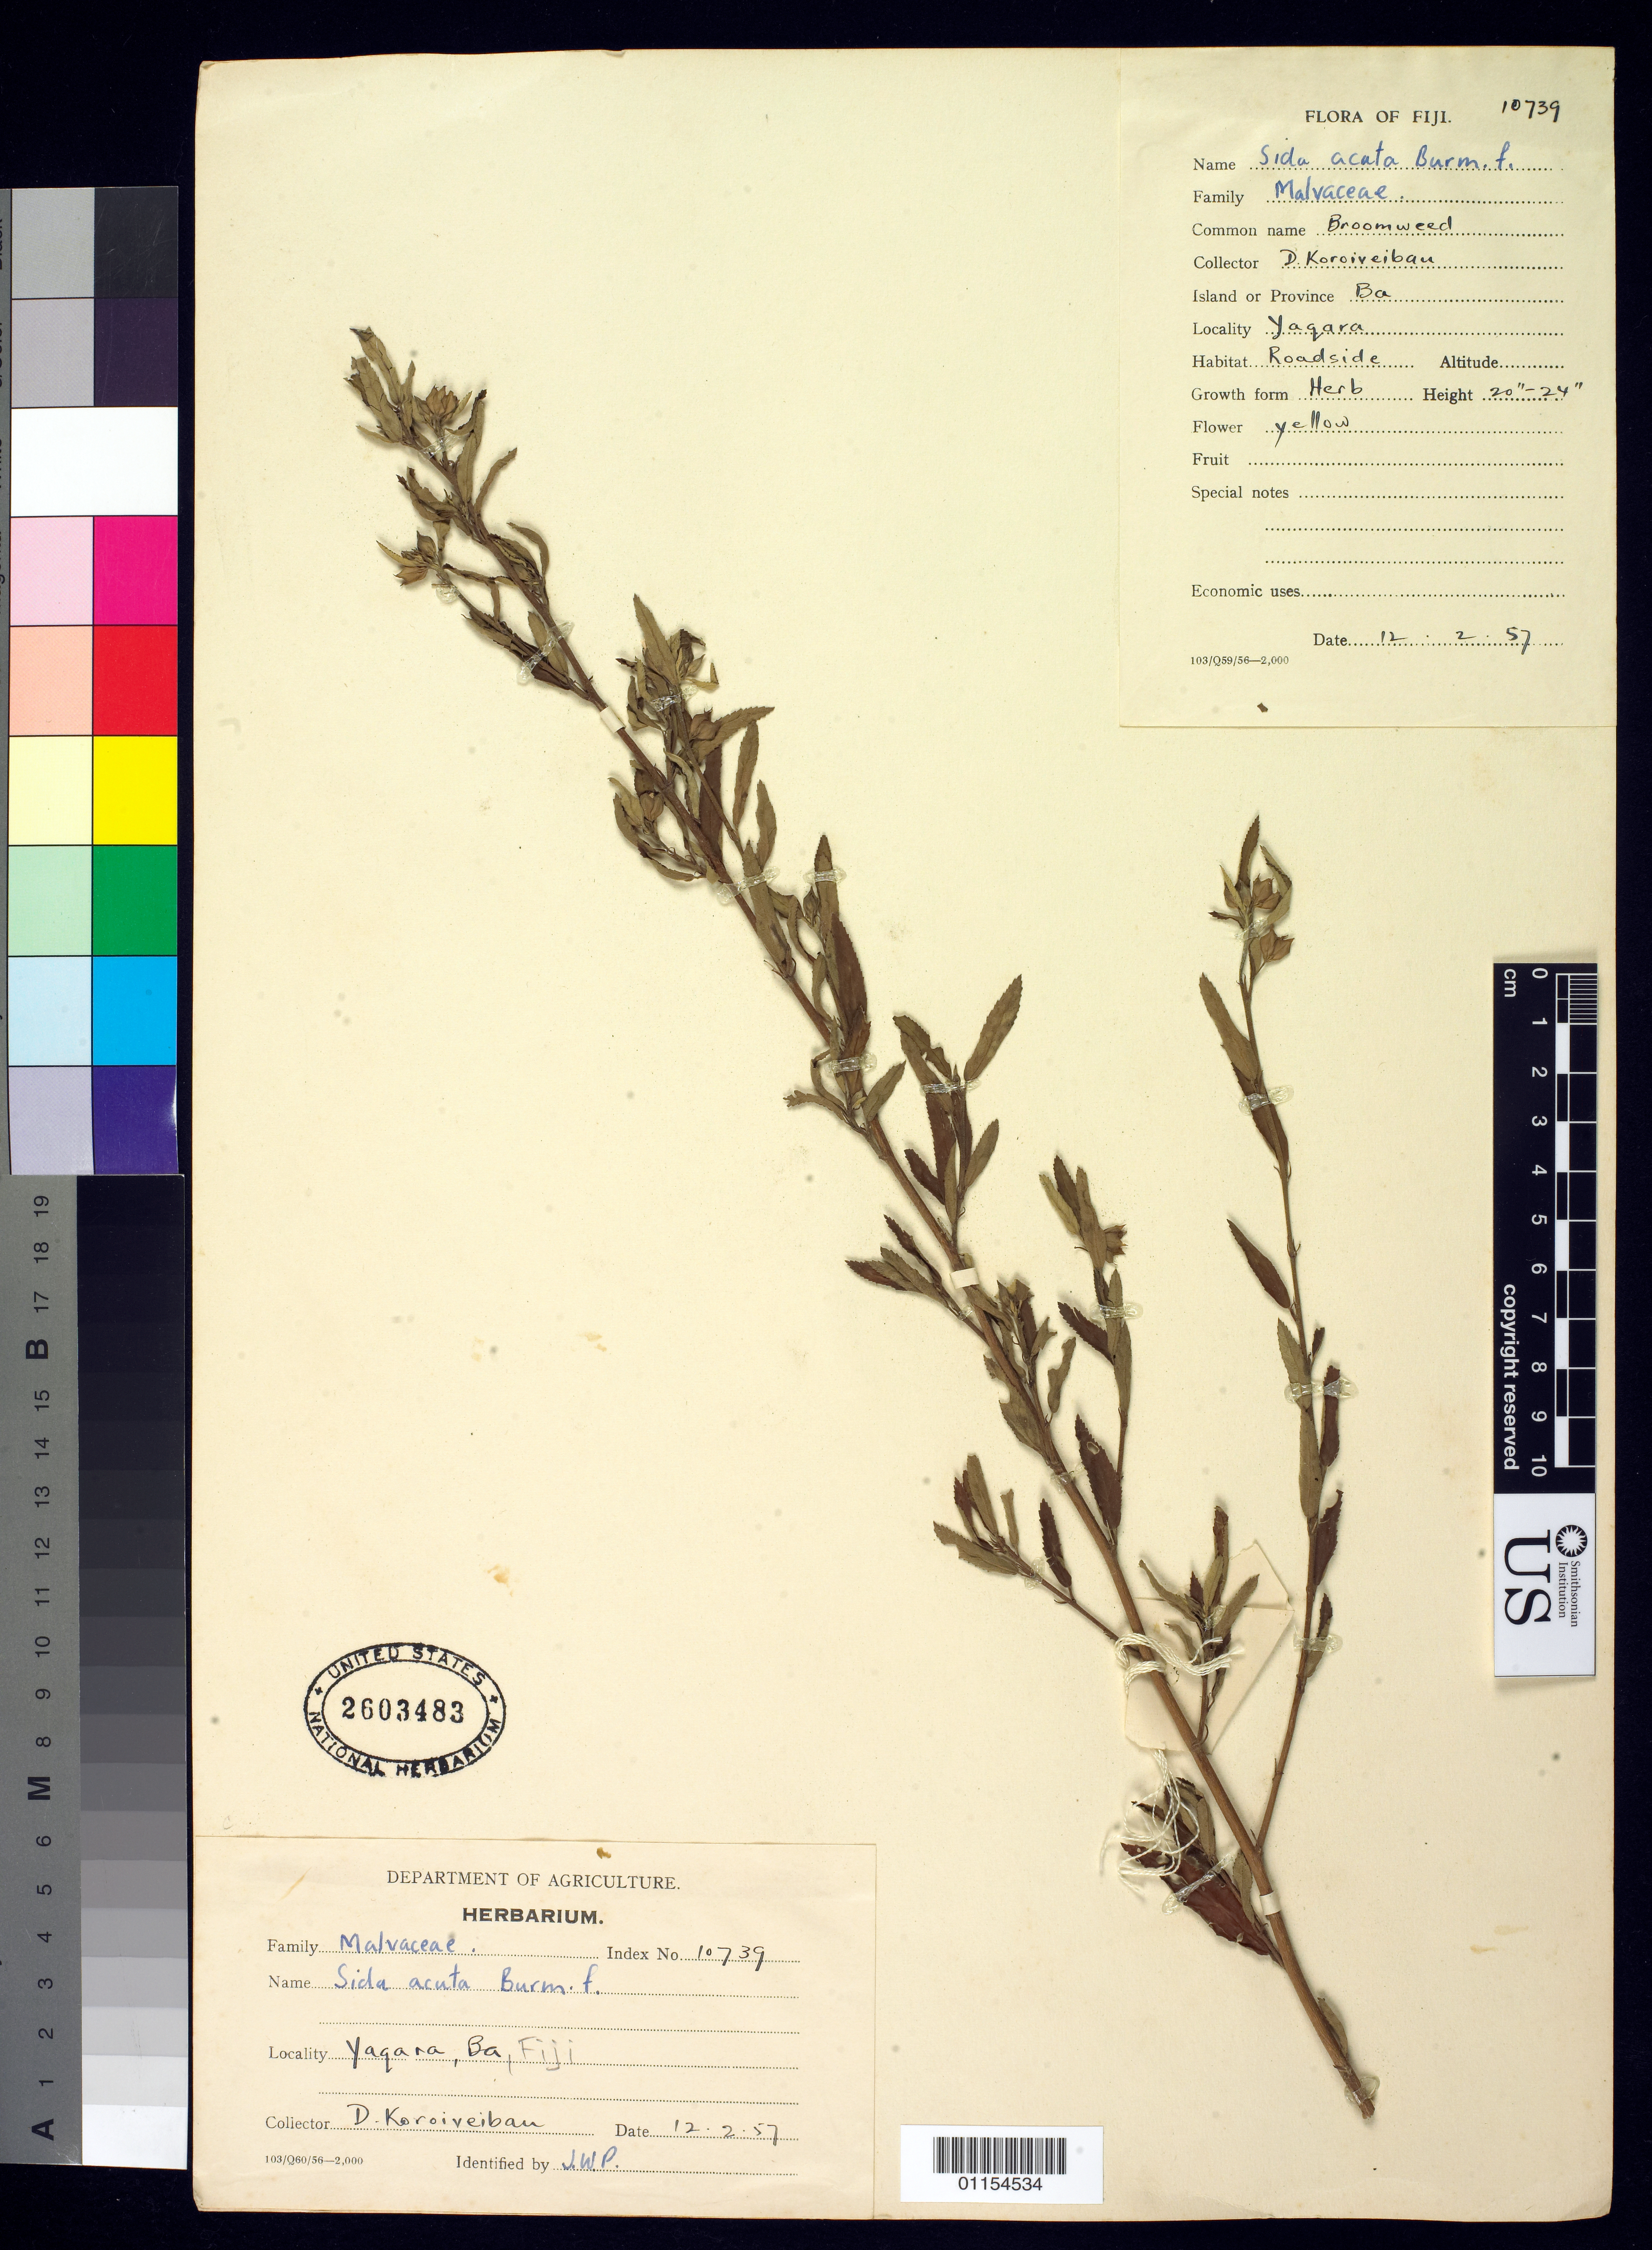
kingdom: Plantae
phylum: Tracheophyta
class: Magnoliopsida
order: Malvales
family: Malvaceae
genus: Sida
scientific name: Sida acuta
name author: Burm. f.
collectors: D. Koroiveibau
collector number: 10739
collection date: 1957-02-12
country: Fiji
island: Viti Levu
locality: Yaqana, Ba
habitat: Roadside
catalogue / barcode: US 2603483